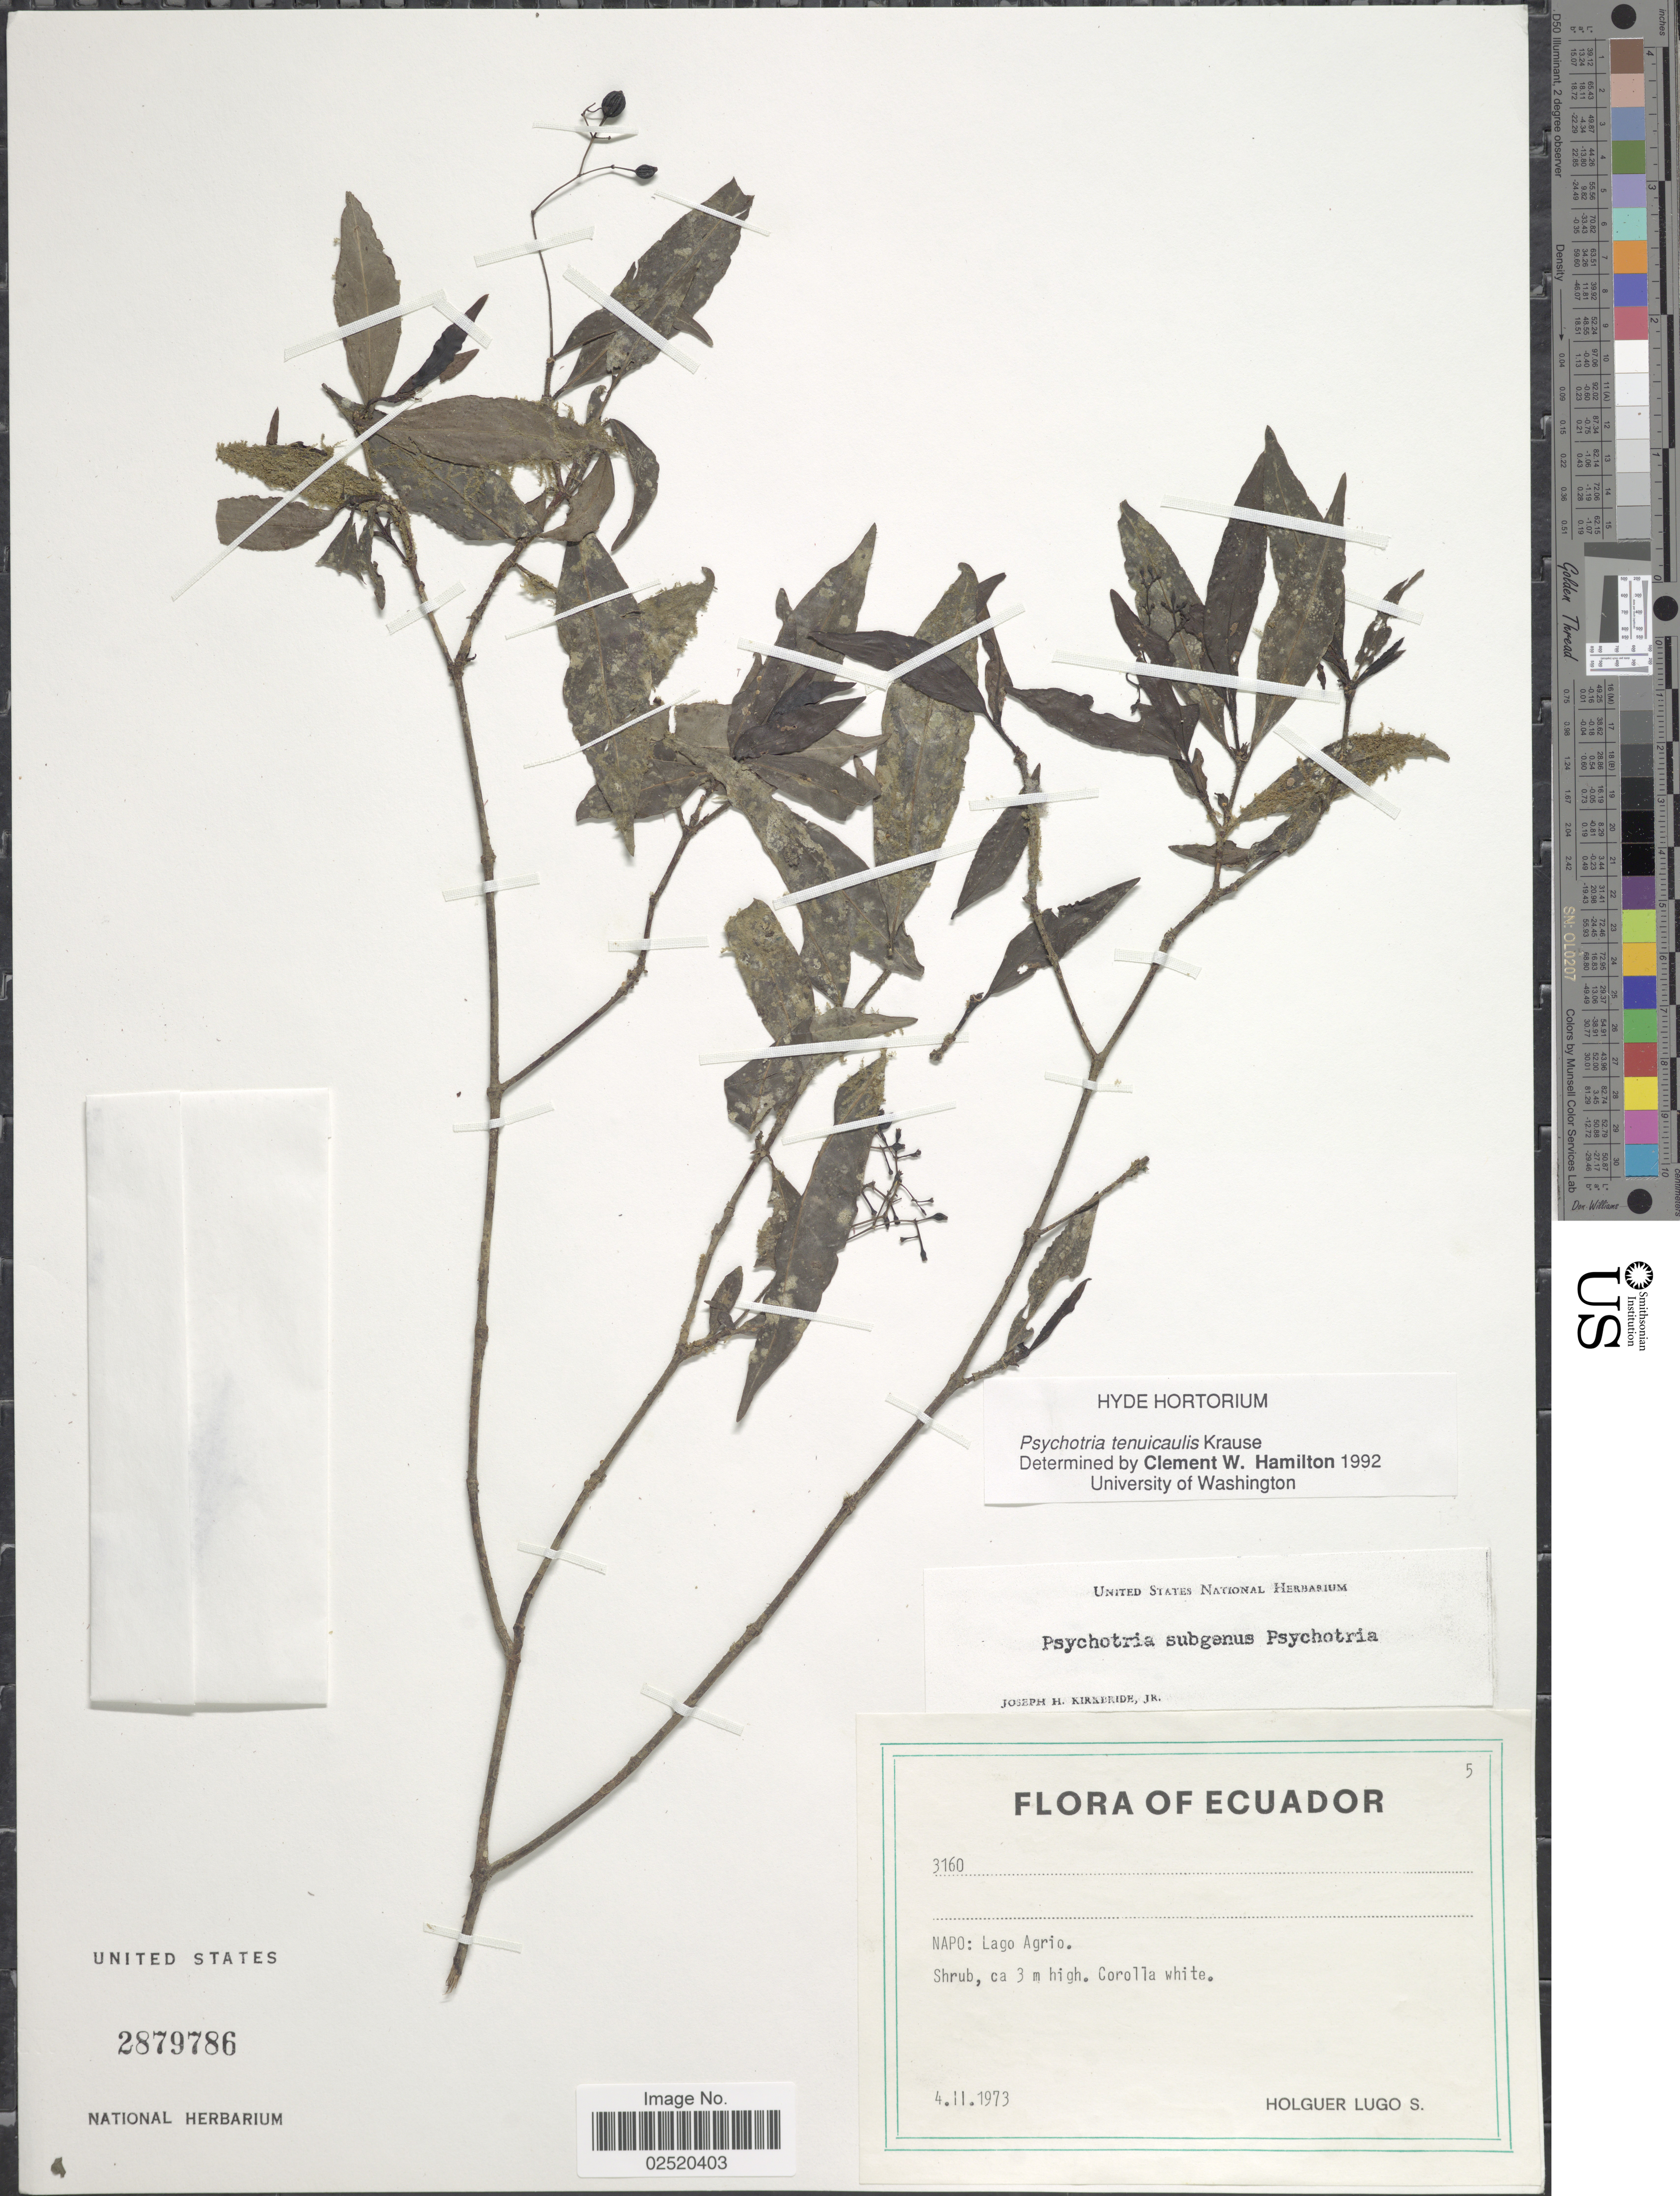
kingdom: Plantae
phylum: Tracheophyta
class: Magnoliopsida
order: Gentianales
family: Rubiaceae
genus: Psychotria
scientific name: Psychotria tenuicaulis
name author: K. Krause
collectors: H. Lugo S.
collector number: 3160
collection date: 1973-02-04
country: Ecuador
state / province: Napo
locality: Lago Agrio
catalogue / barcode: US 2879786